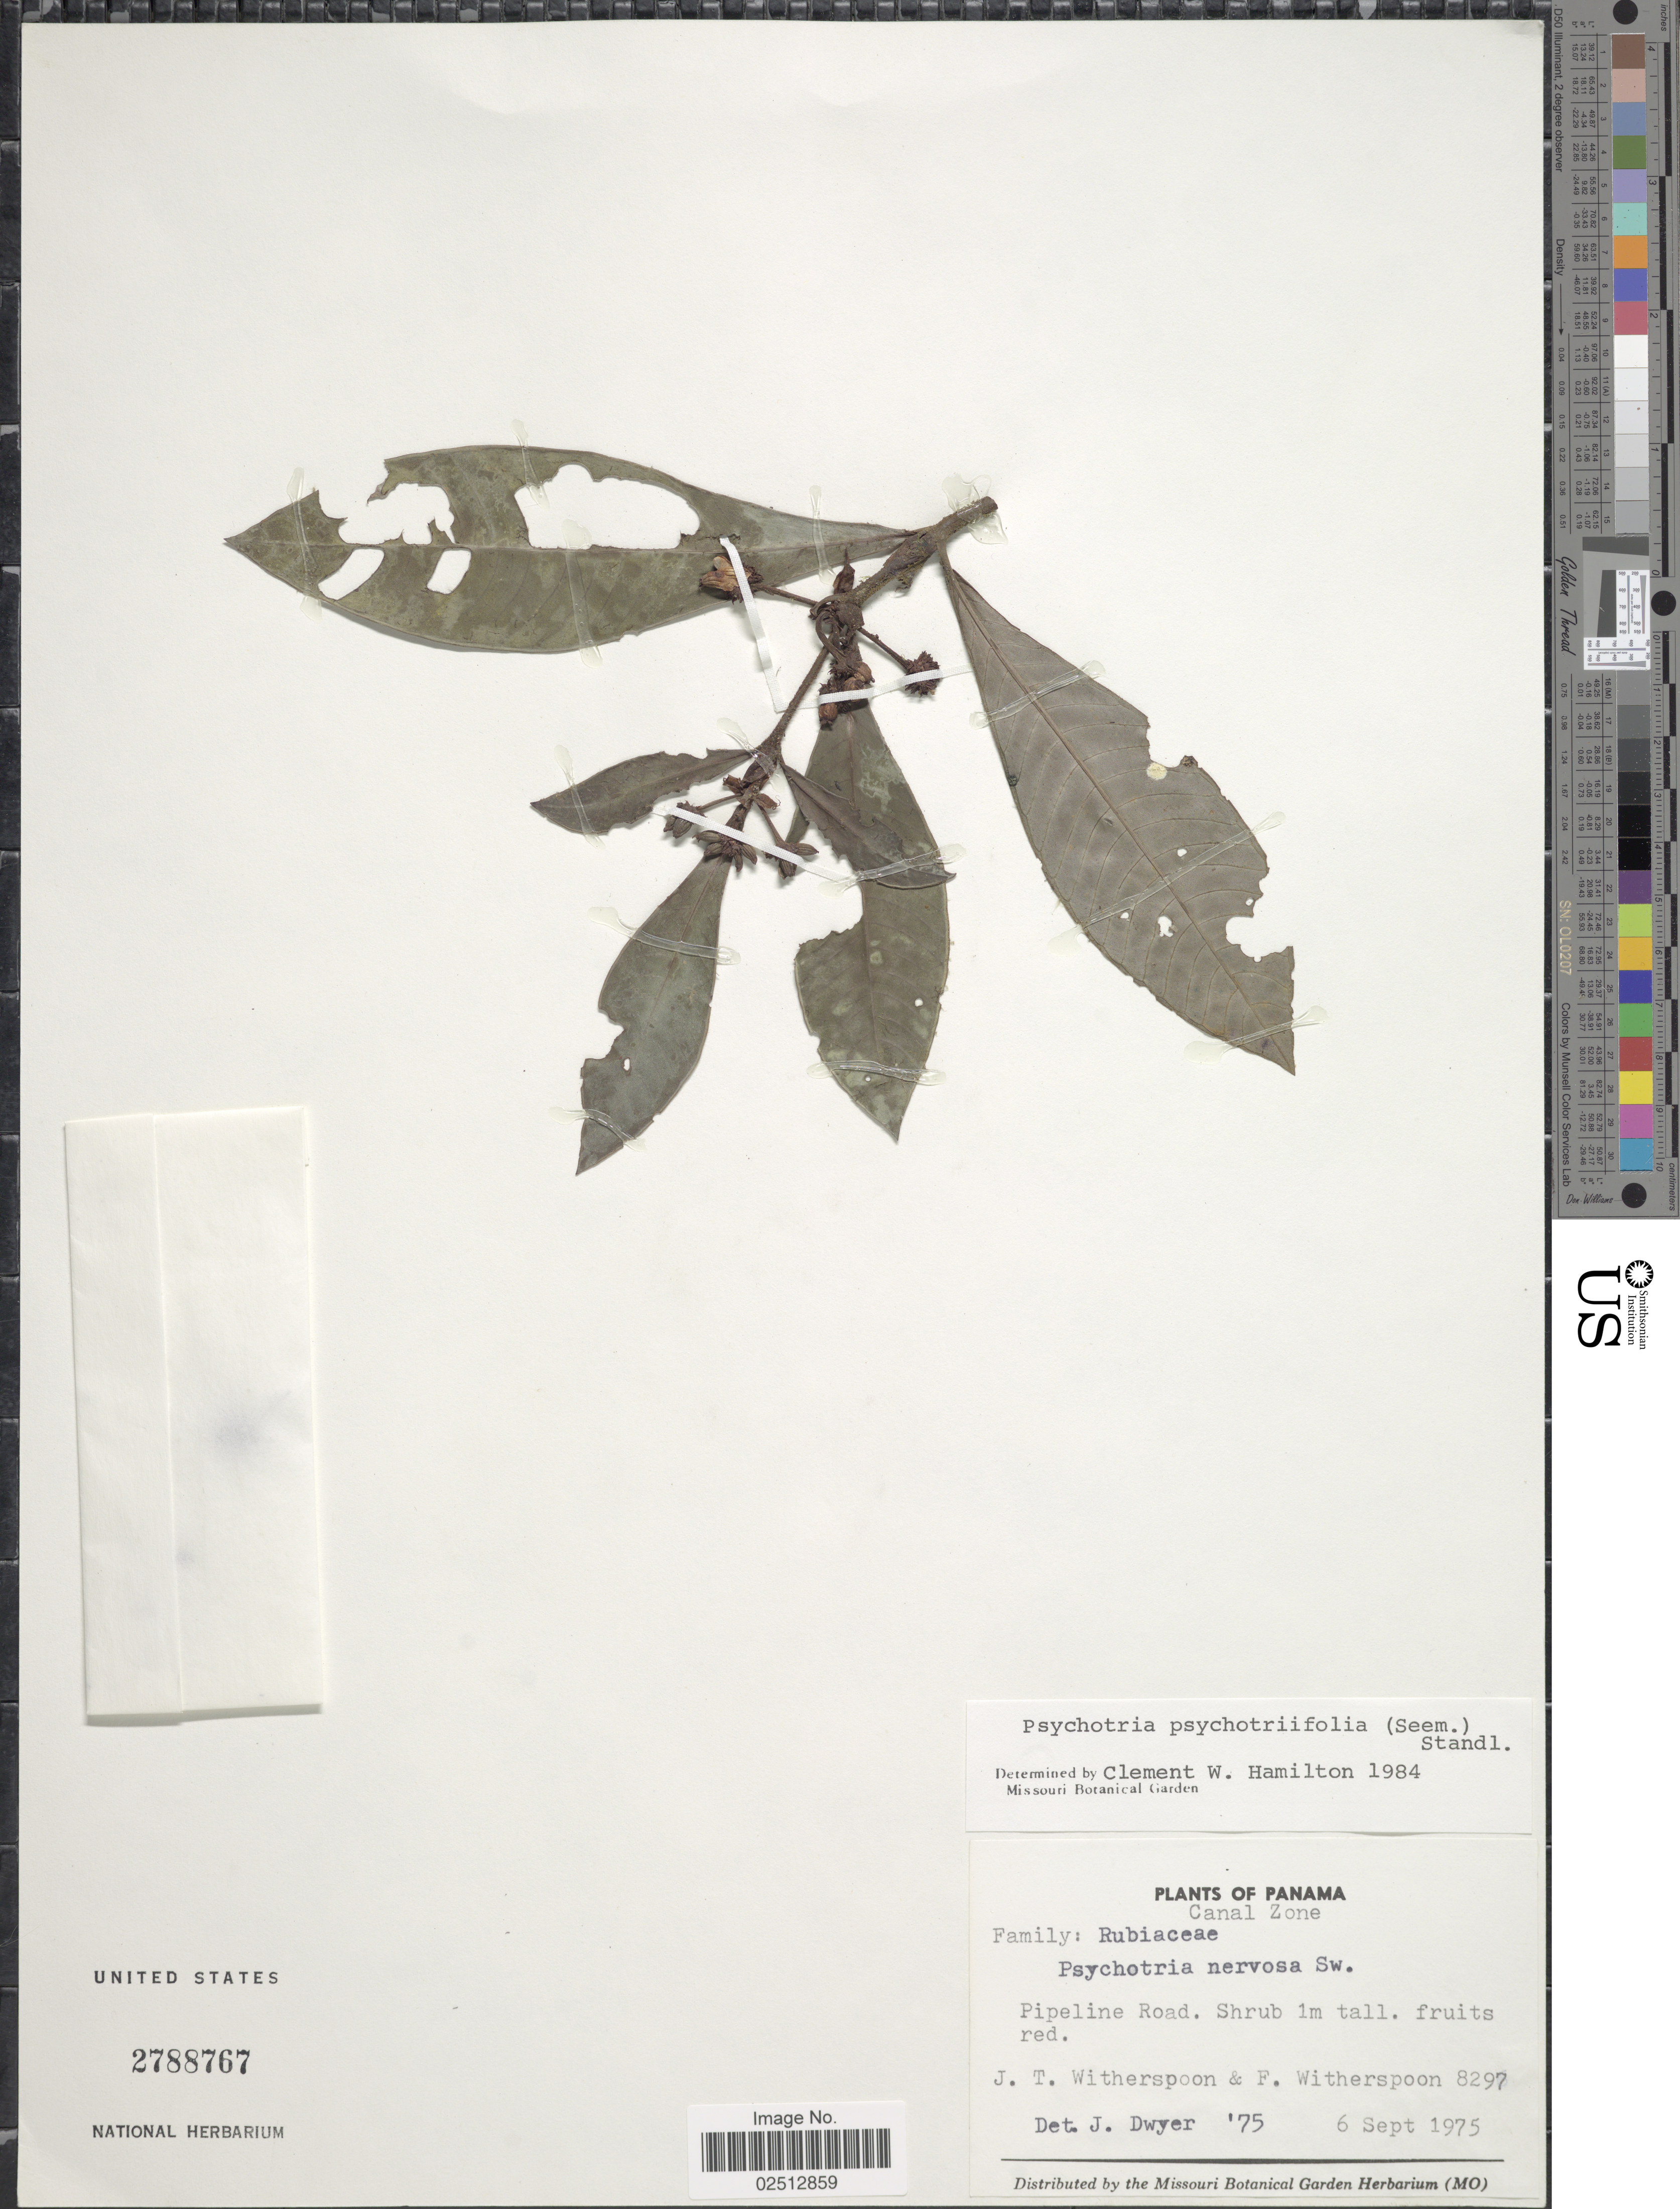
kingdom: Plantae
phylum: Tracheophyta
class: Magnoliopsida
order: Gentianales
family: Rubiaceae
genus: Psychotria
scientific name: Psychotria psychotriaefolia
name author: (Seem.) Standl.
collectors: J. Witherspoon & F. Witherspoon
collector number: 8297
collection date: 1975-09-06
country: Panama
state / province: Colón / Panamá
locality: Canal Zone. Pipeline Road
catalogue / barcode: US 2788767